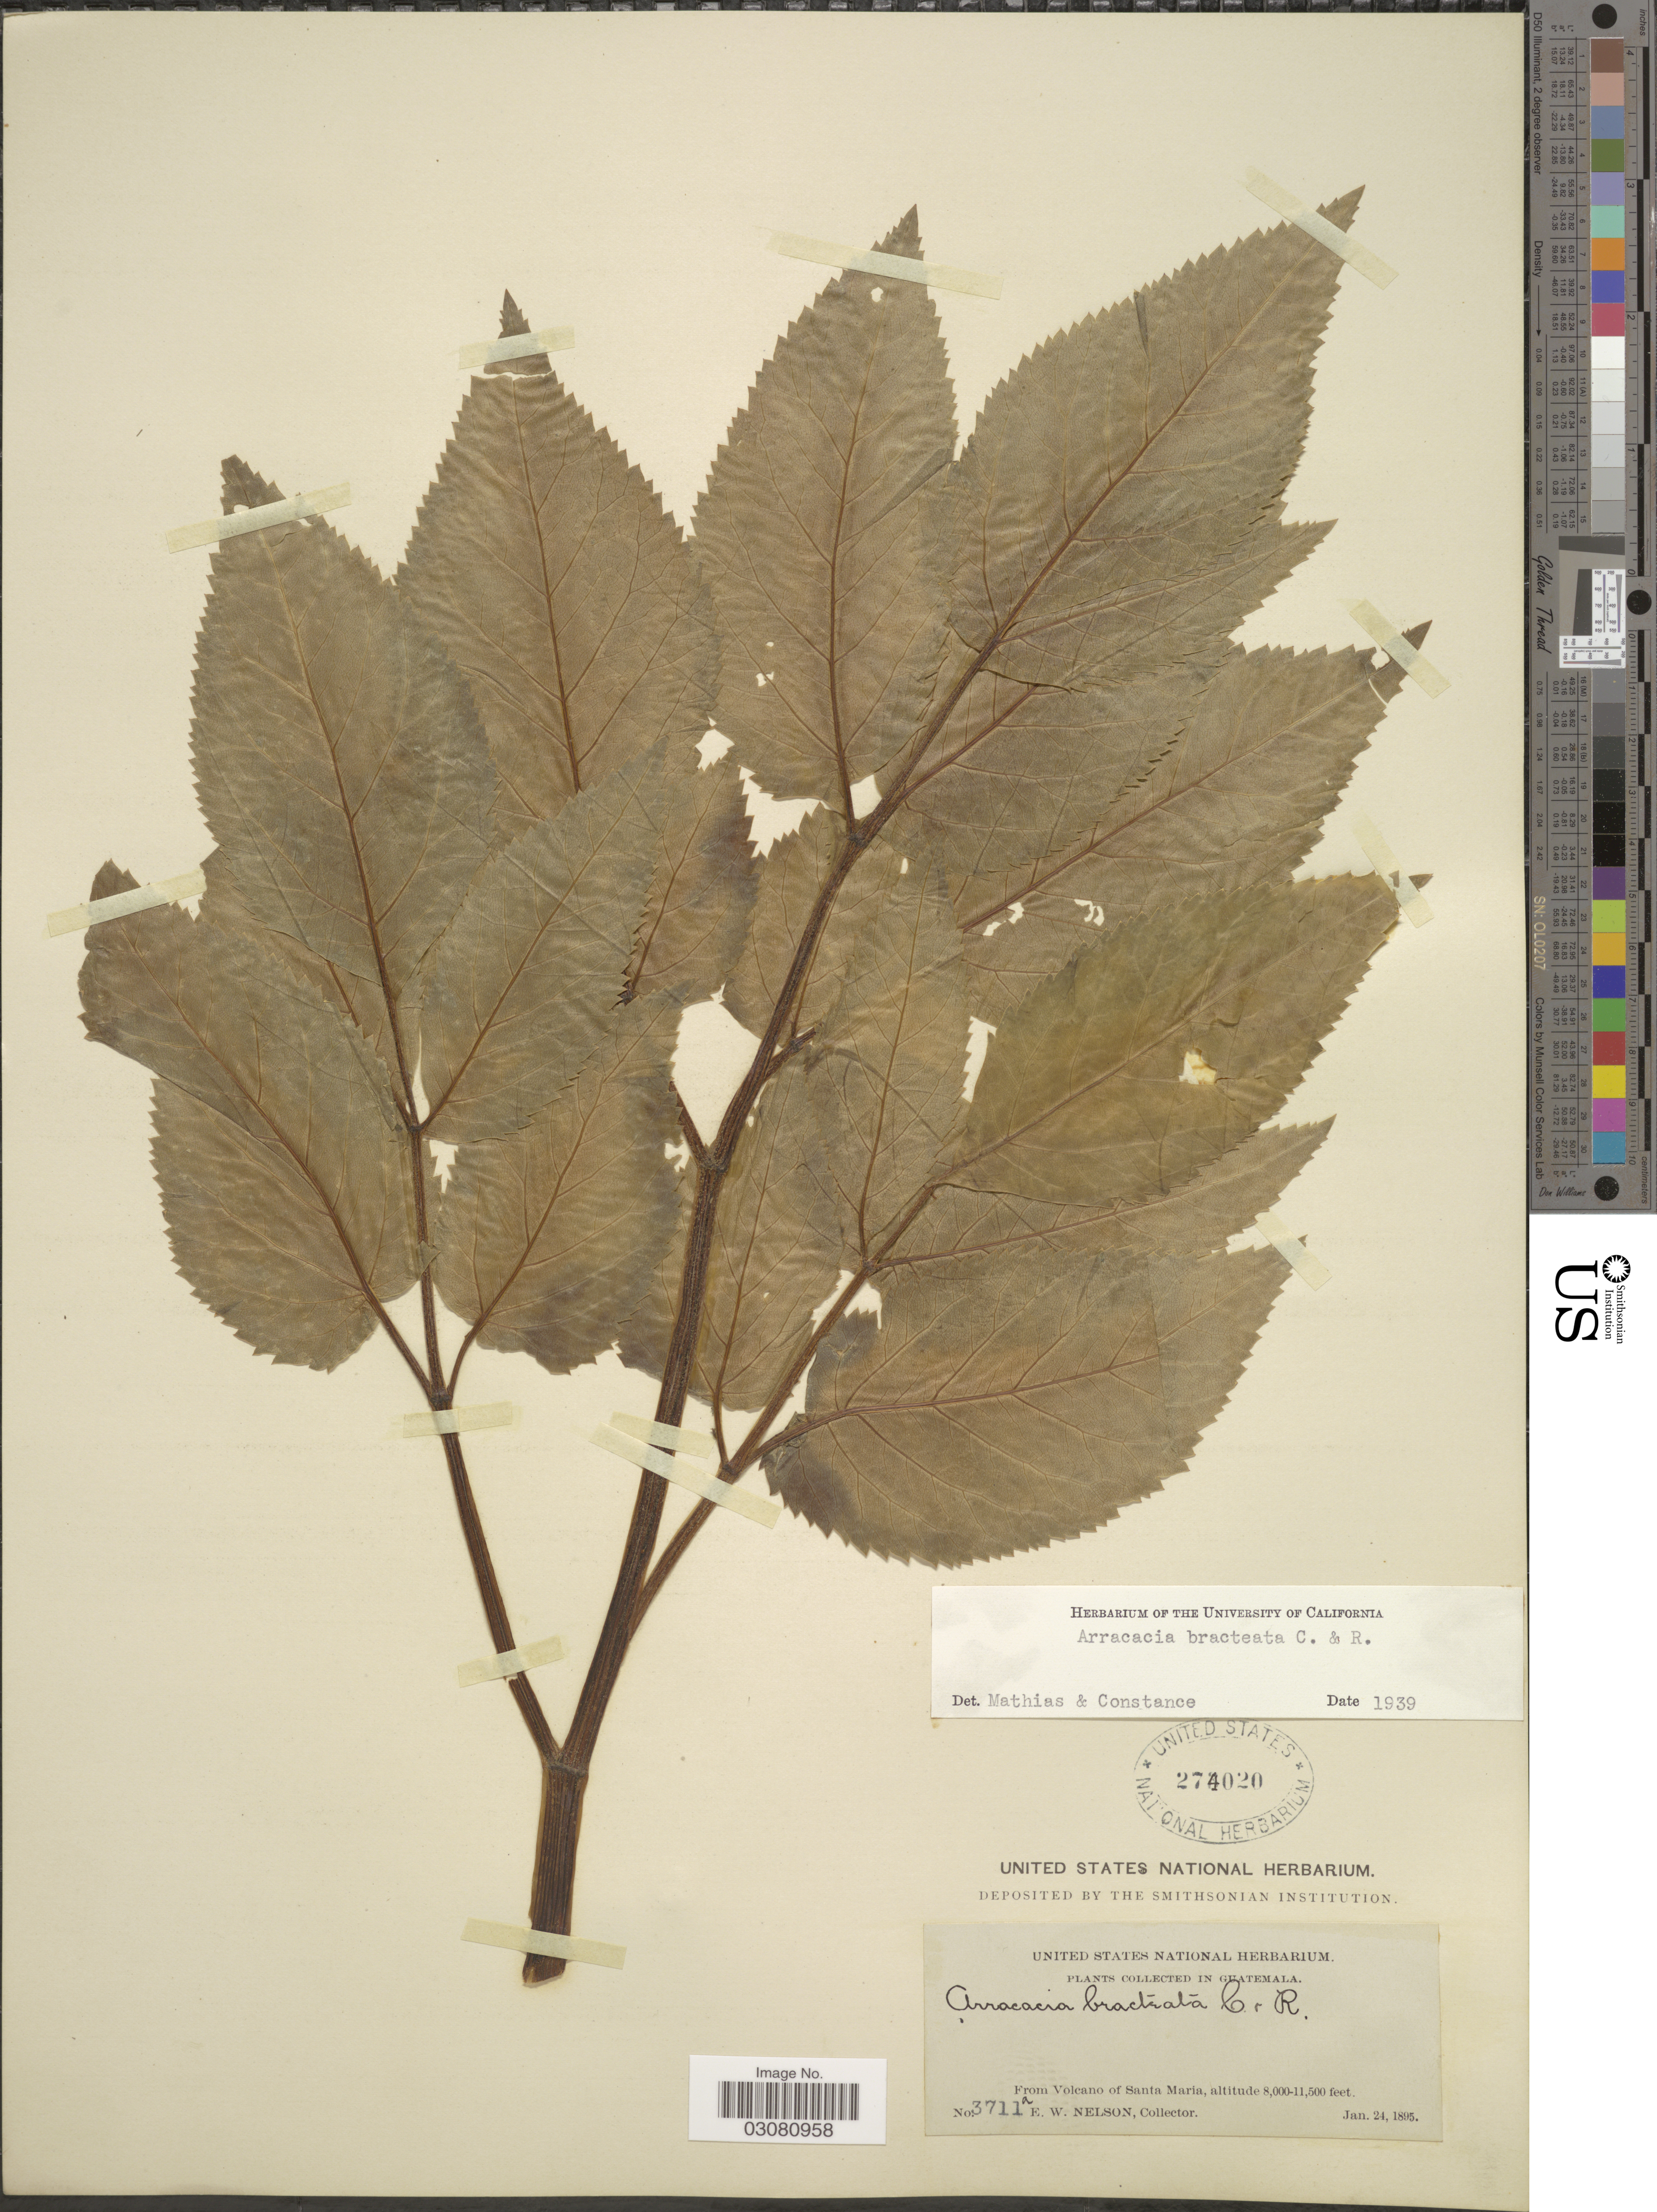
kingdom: Plantae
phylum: Tracheophyta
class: Magnoliopsida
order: Apiales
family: Apiaceae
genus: Arracacia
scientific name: Arracacia bracteata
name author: J.M. Coult. & Rose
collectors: E. W. Nelson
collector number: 3711a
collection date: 1895-01-24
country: Guatemala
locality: From Volcano of Santa Maria.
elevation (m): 2438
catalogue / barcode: US 274020